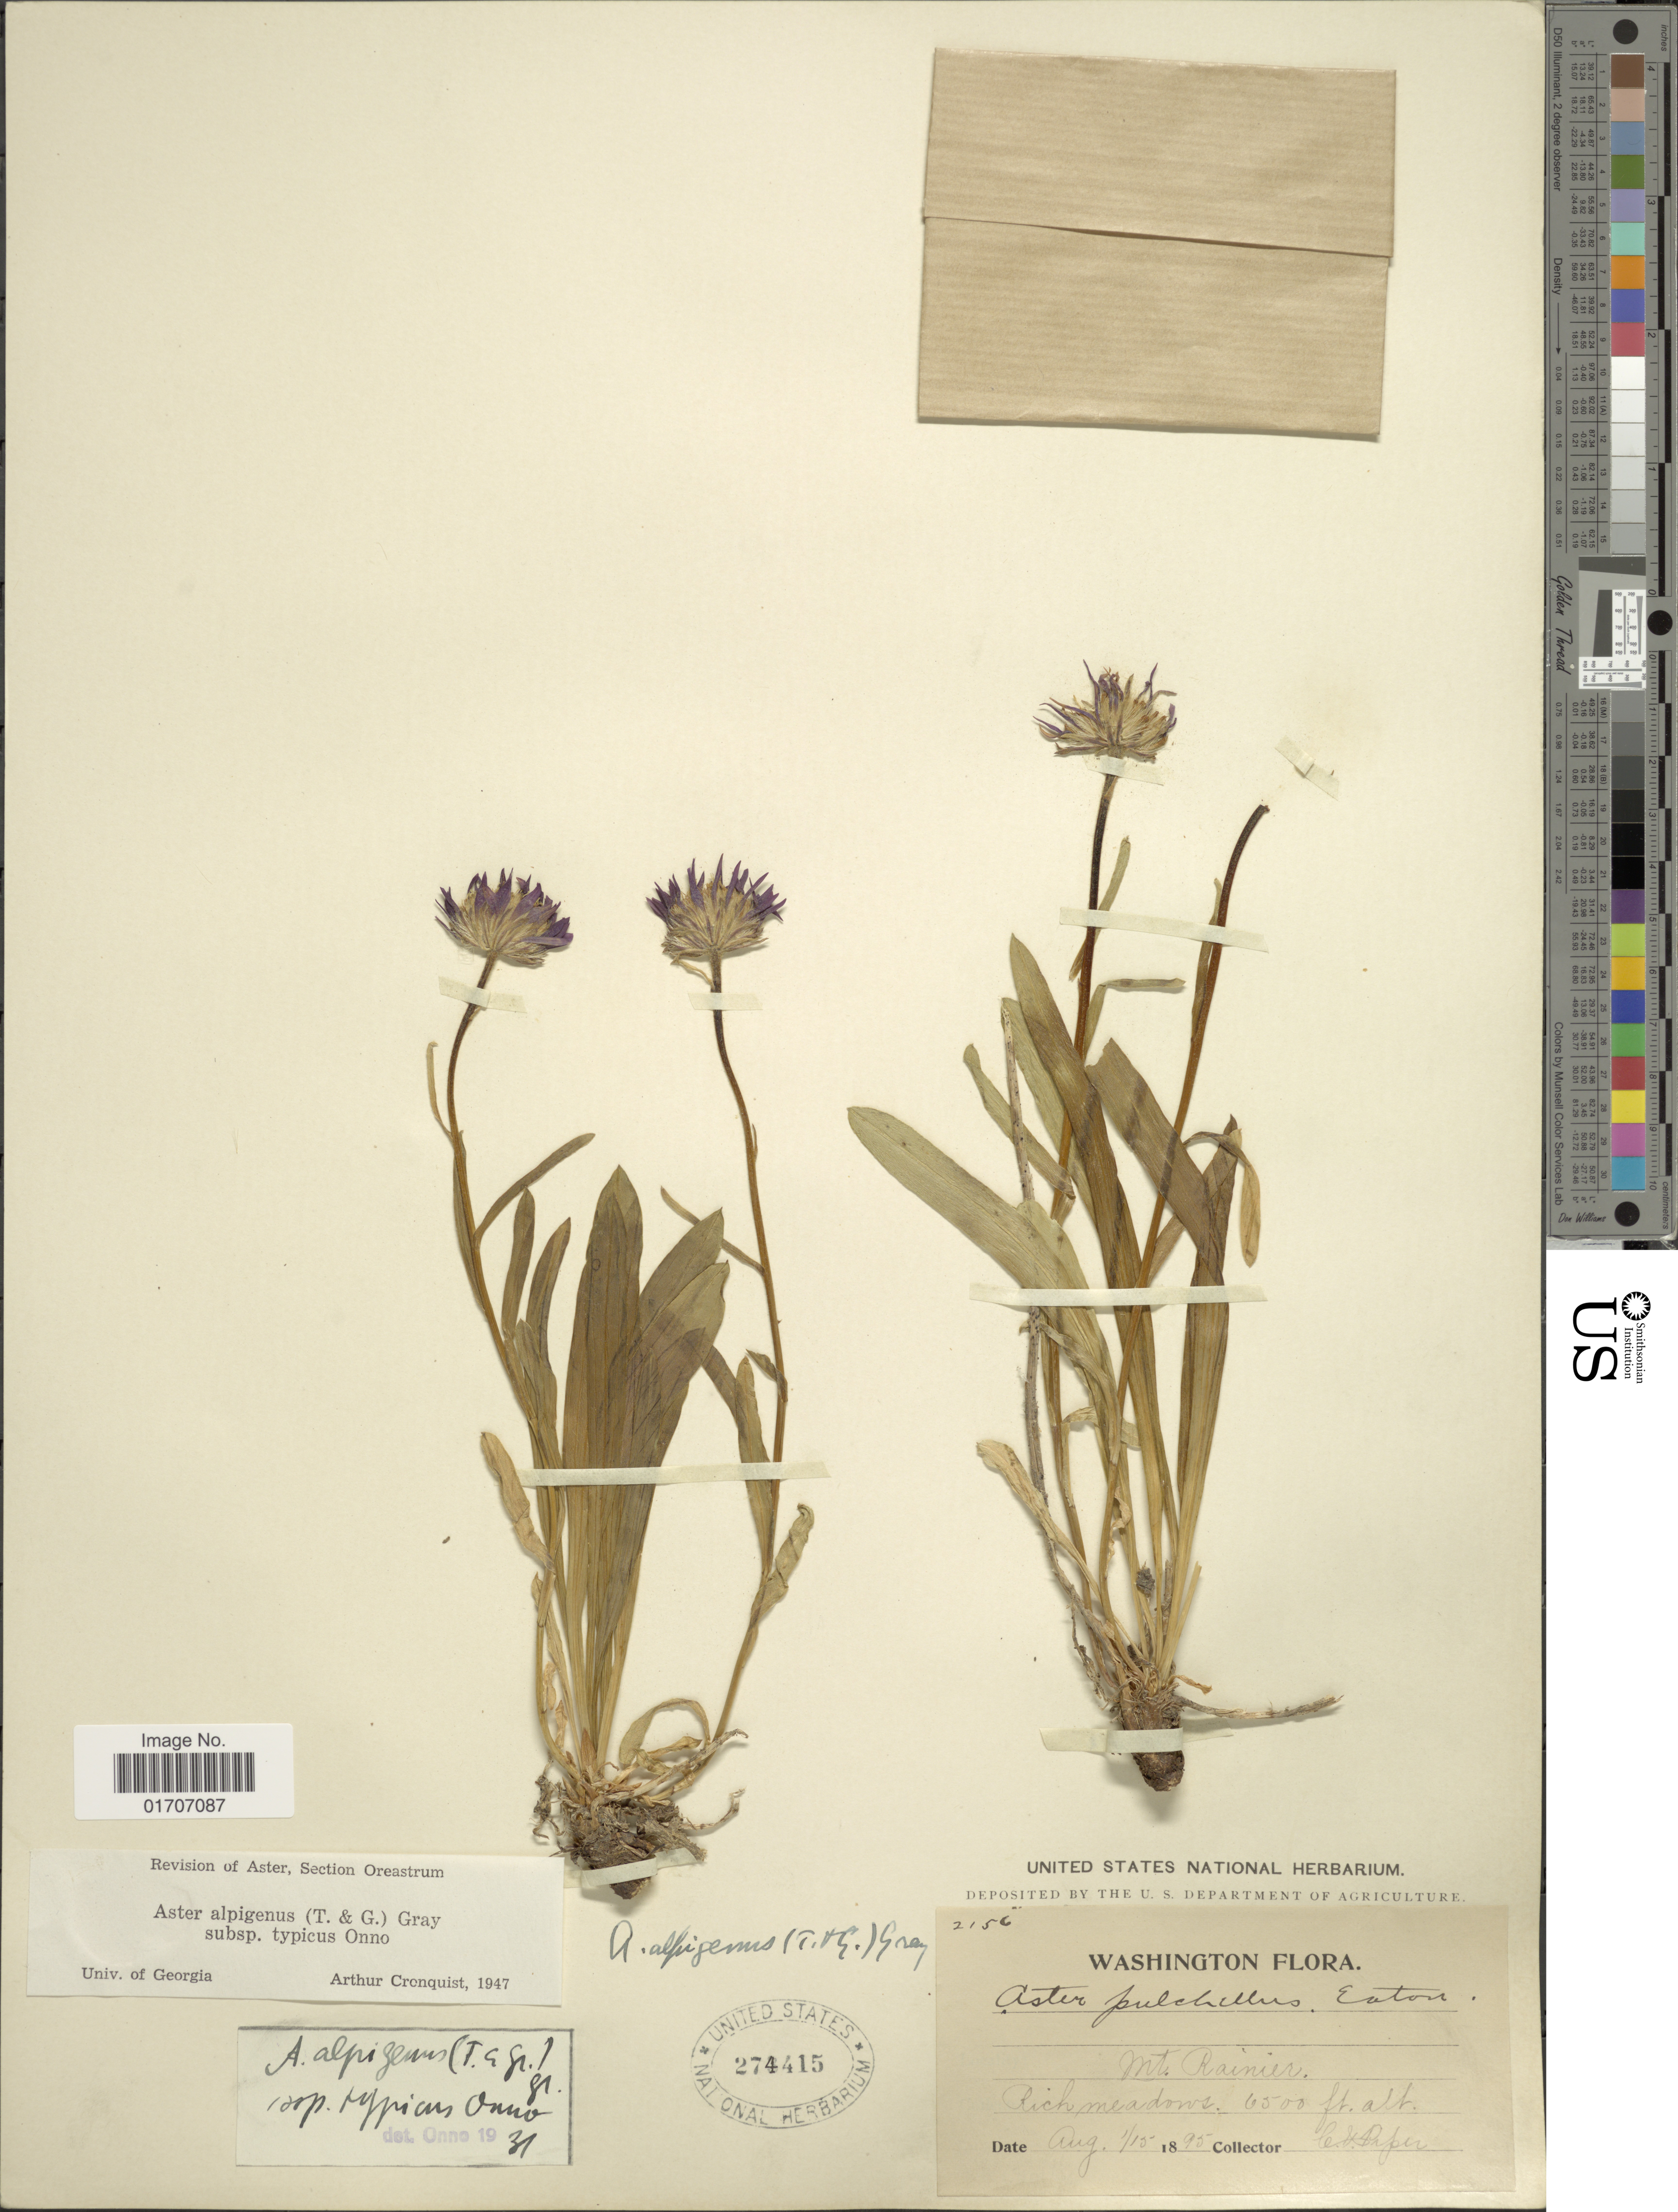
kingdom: Plantae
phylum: Tracheophyta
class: Magnoliopsida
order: Asterales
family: Asteraceae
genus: Oreostemma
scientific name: Oreostemma alpigenum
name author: (Torr. & A. Gray) Greene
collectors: C. V. Piper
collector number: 215c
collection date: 1895-08-01/1895-08-15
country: United States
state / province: Washington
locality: Mt. Rainier. Rich meadows.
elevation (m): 1981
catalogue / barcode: US 274415